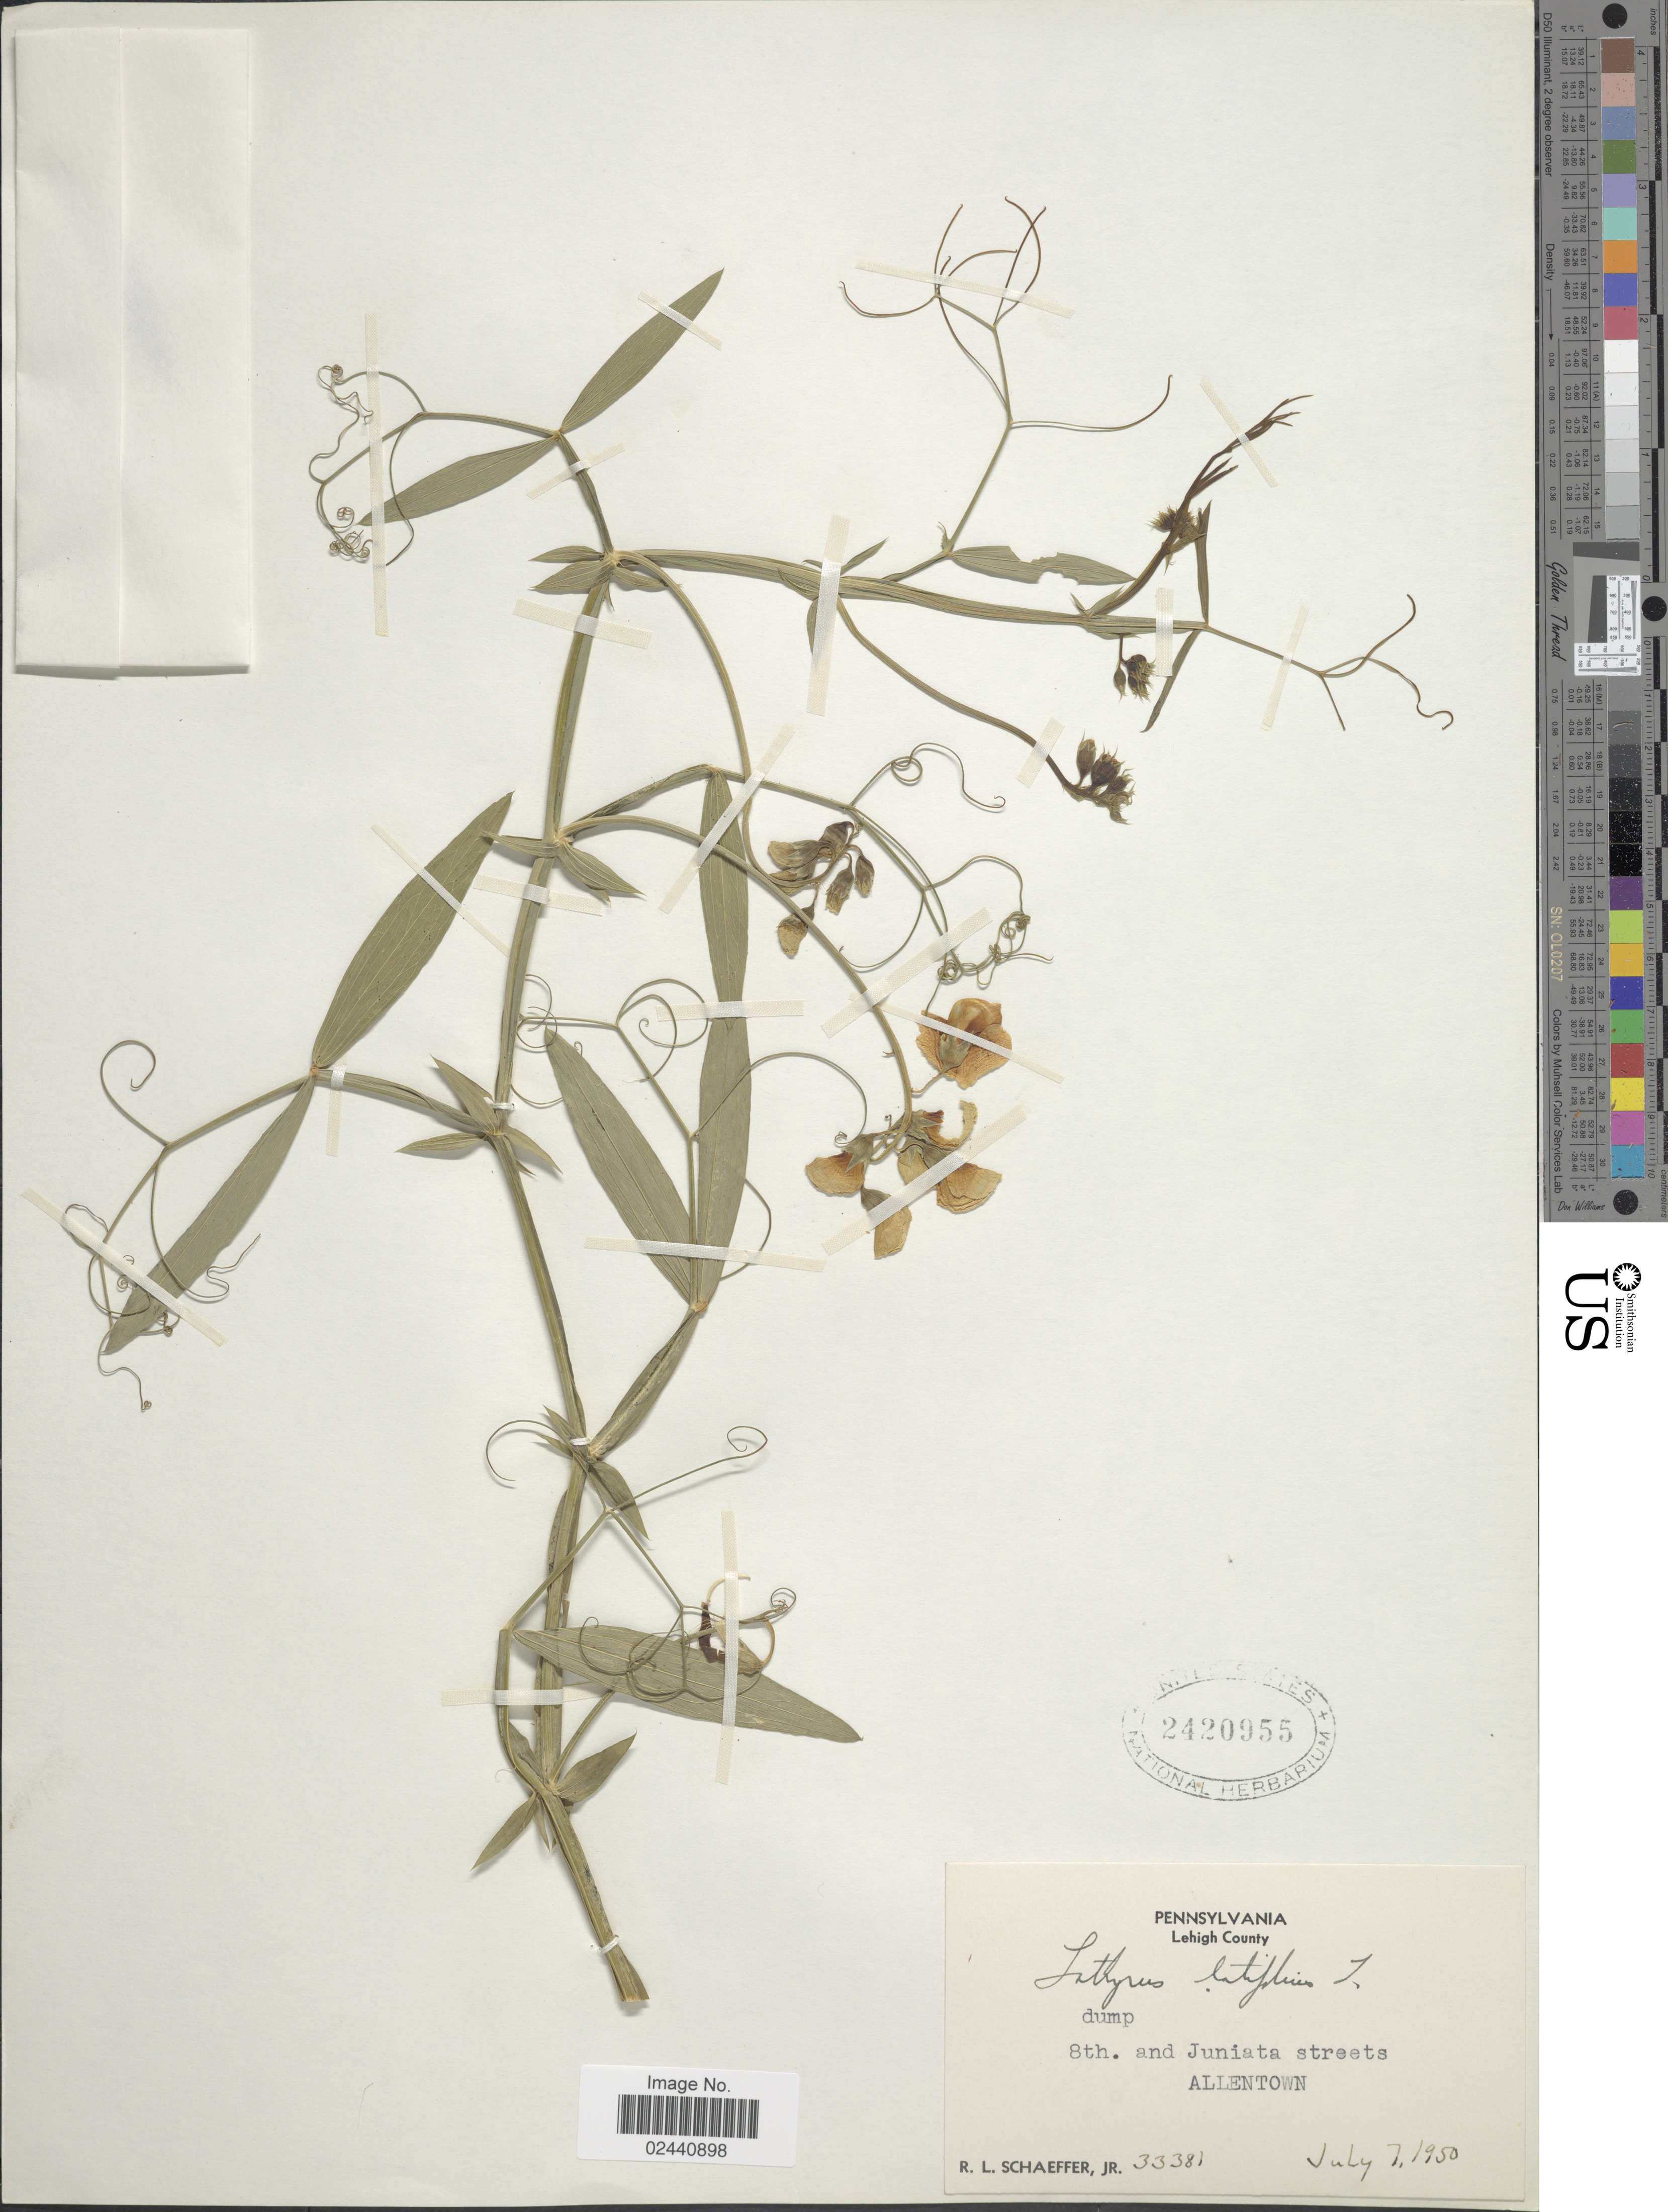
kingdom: Plantae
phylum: Tracheophyta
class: Magnoliopsida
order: Fabales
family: Fabaceae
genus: Lathyrus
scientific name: Lathyrus latifolius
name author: L.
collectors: R. L. Schaeffer Jr.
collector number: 33381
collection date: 1950-07-07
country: United States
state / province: Pennsylvania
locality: Lehigh County, 8th. and Juniata streets, Allentown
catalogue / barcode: US 2420955